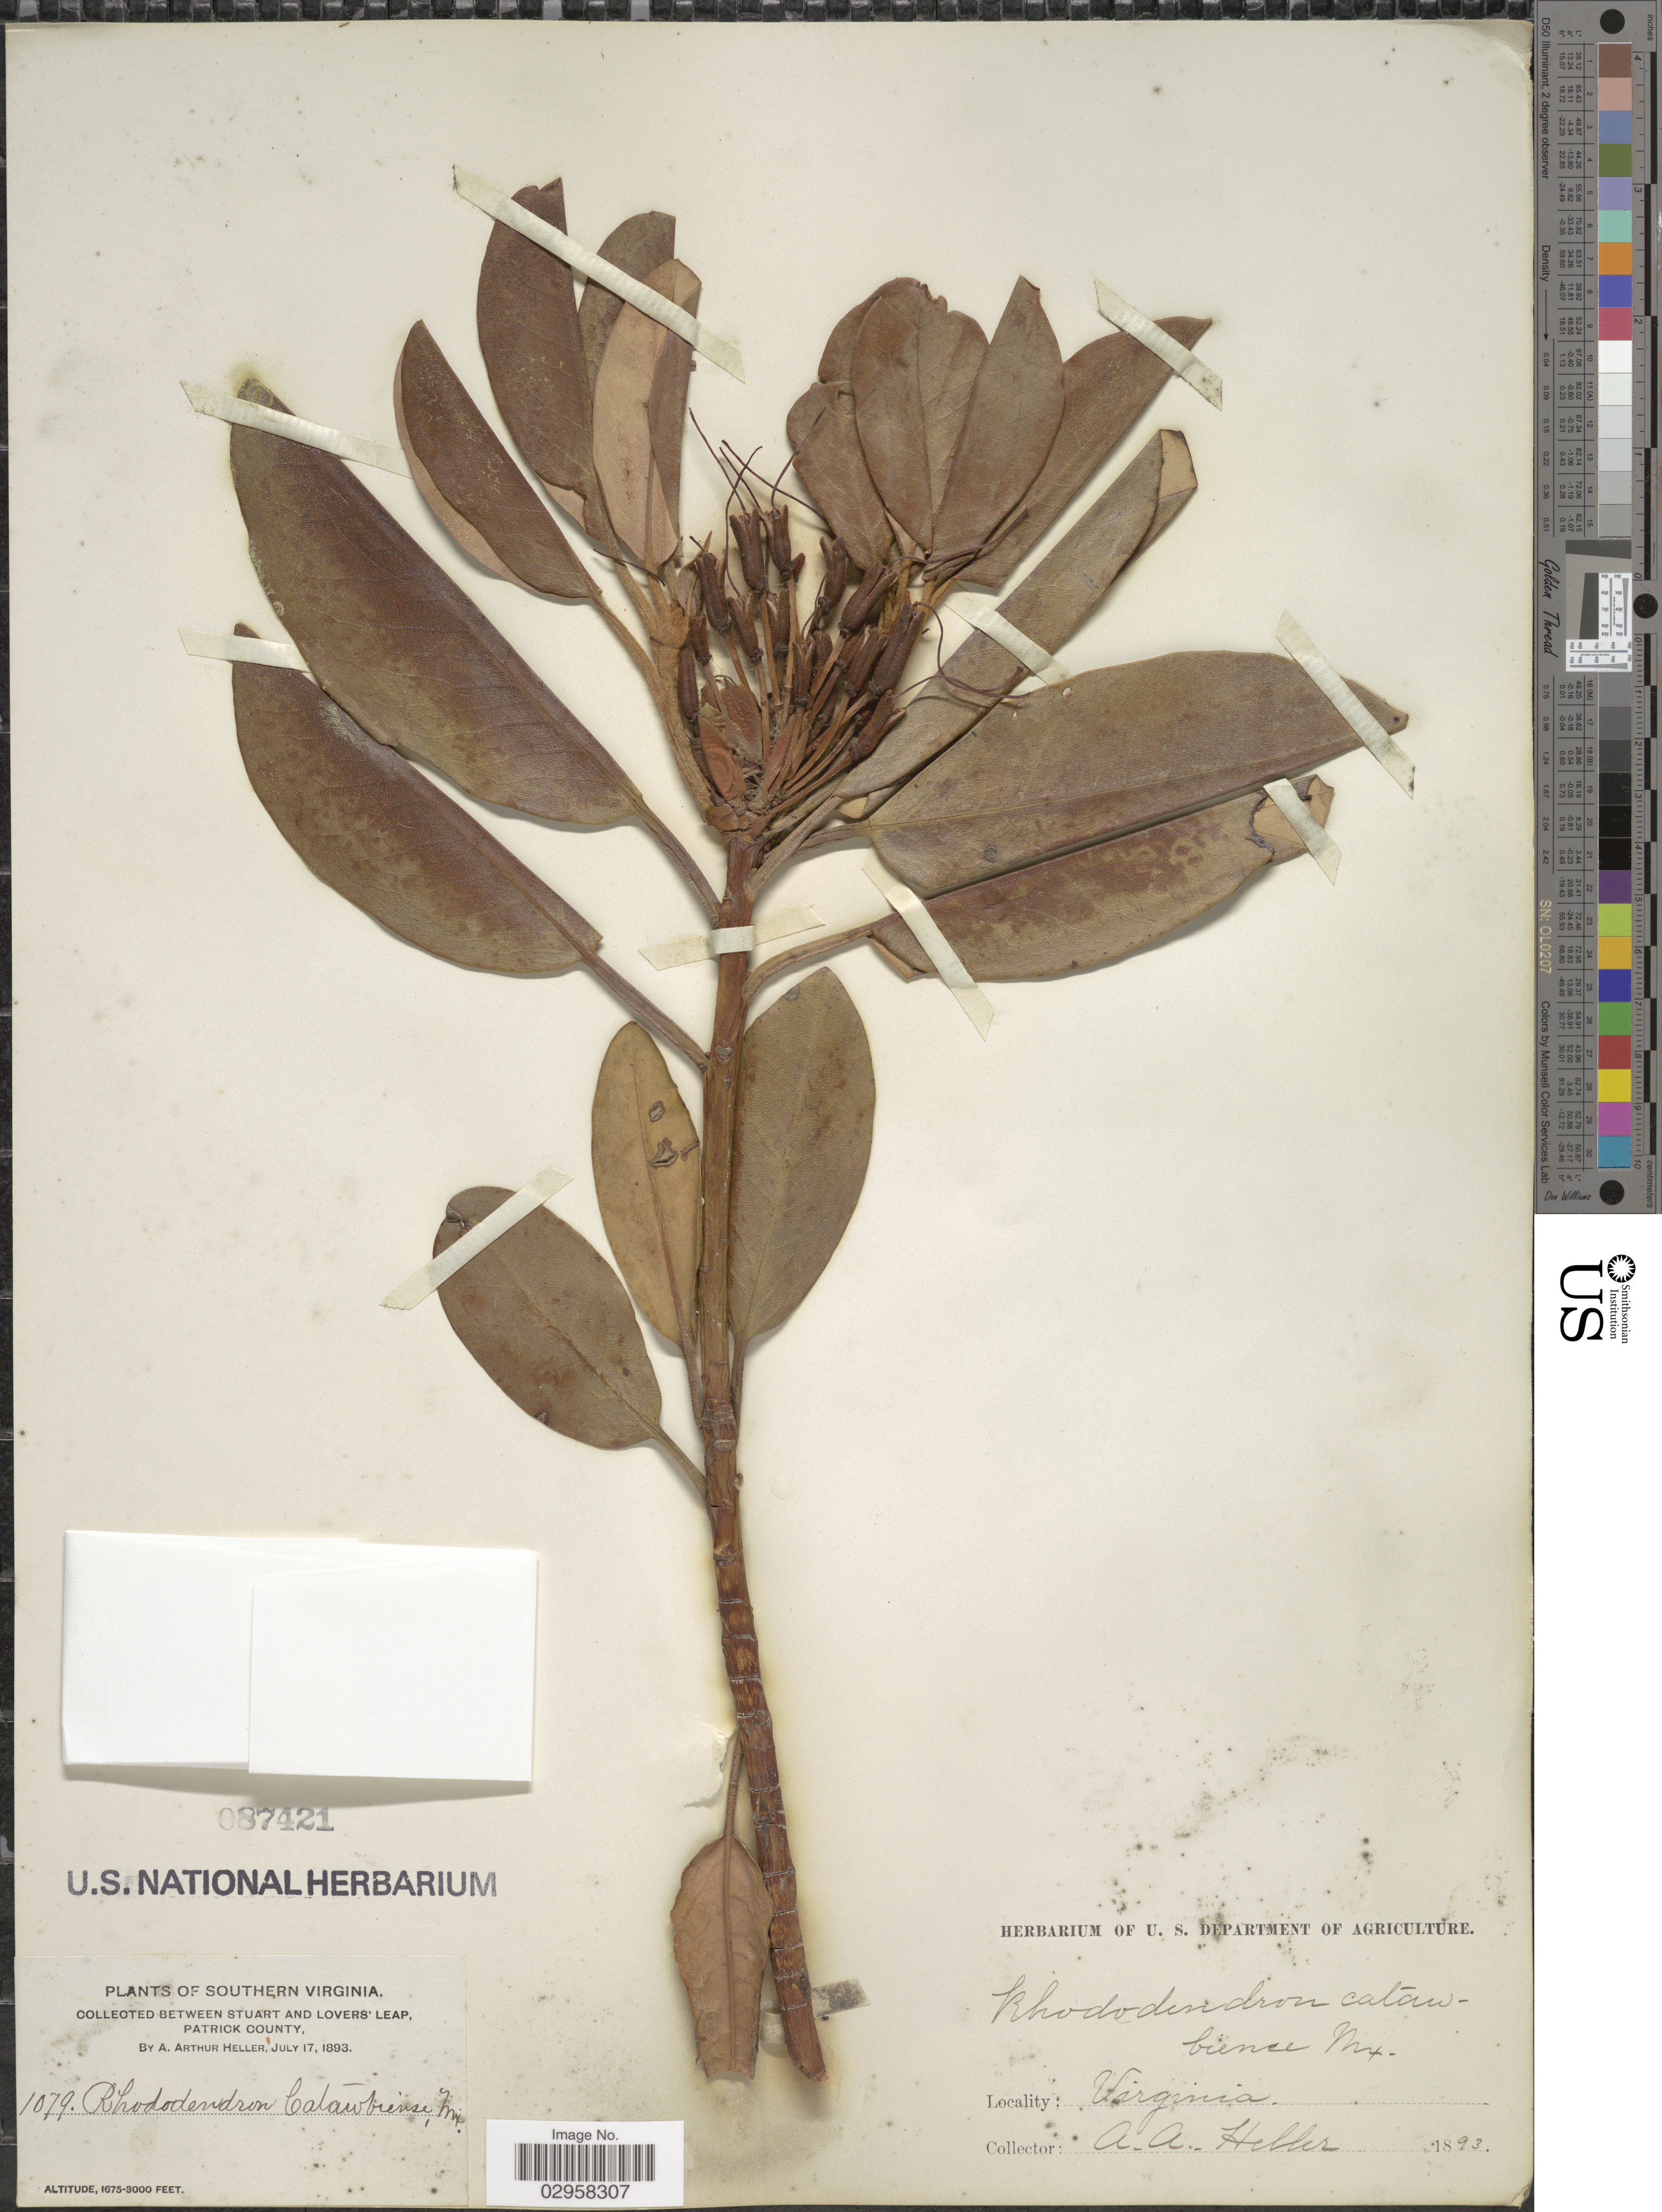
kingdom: Plantae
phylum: Tracheophyta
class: Magnoliopsida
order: Ericales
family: Ericaceae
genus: Rhododendron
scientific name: Rhododendron catawbiense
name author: Michx.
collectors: A. A. Heller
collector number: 1079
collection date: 1893-07-17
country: United States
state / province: Virginia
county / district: Patrick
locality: Southern Virginia. Between Stuart and Lovers' Leap, Patrick County.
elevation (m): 511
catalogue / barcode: US 87421